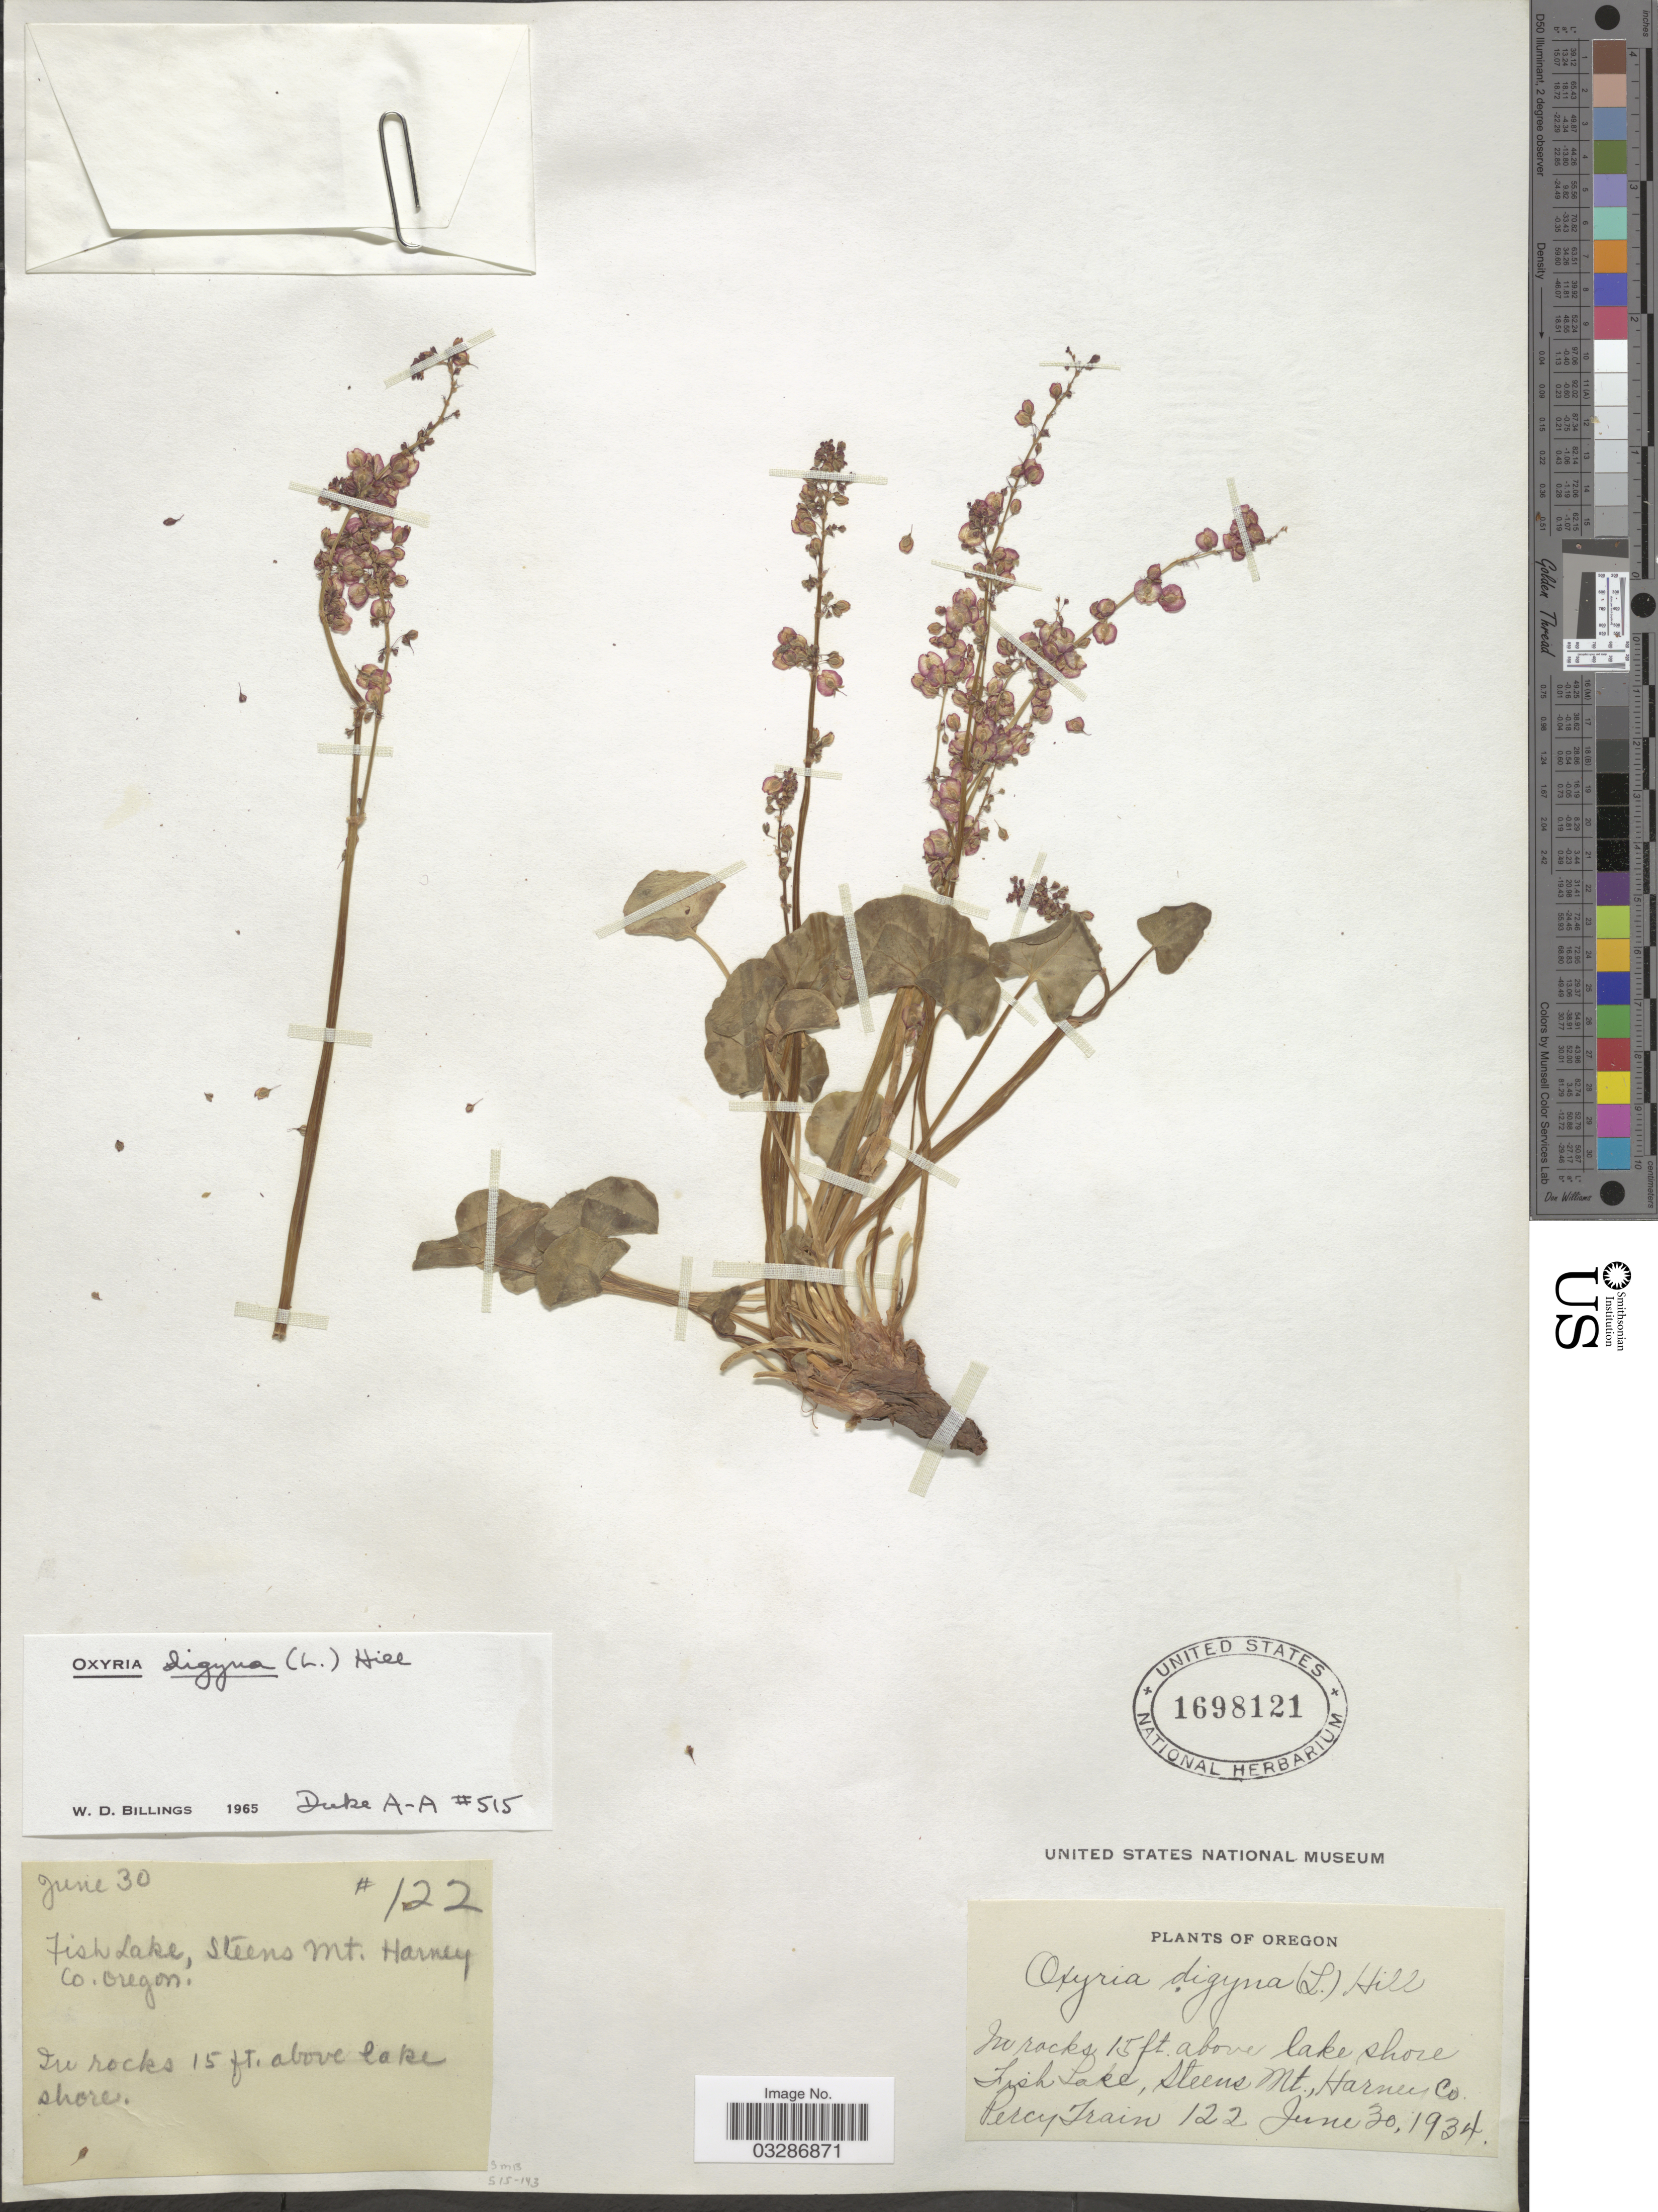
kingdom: Plantae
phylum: Tracheophyta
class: Magnoliopsida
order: Caryophyllales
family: Polygonaceae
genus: Oxyria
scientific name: Oxyria digyna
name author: (L.) Hill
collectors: P. Train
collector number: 122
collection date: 1934-06-30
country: United States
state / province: Oregon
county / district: Harney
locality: Fish Lake, Steens Mt. Harney Co.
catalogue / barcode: US 1698121